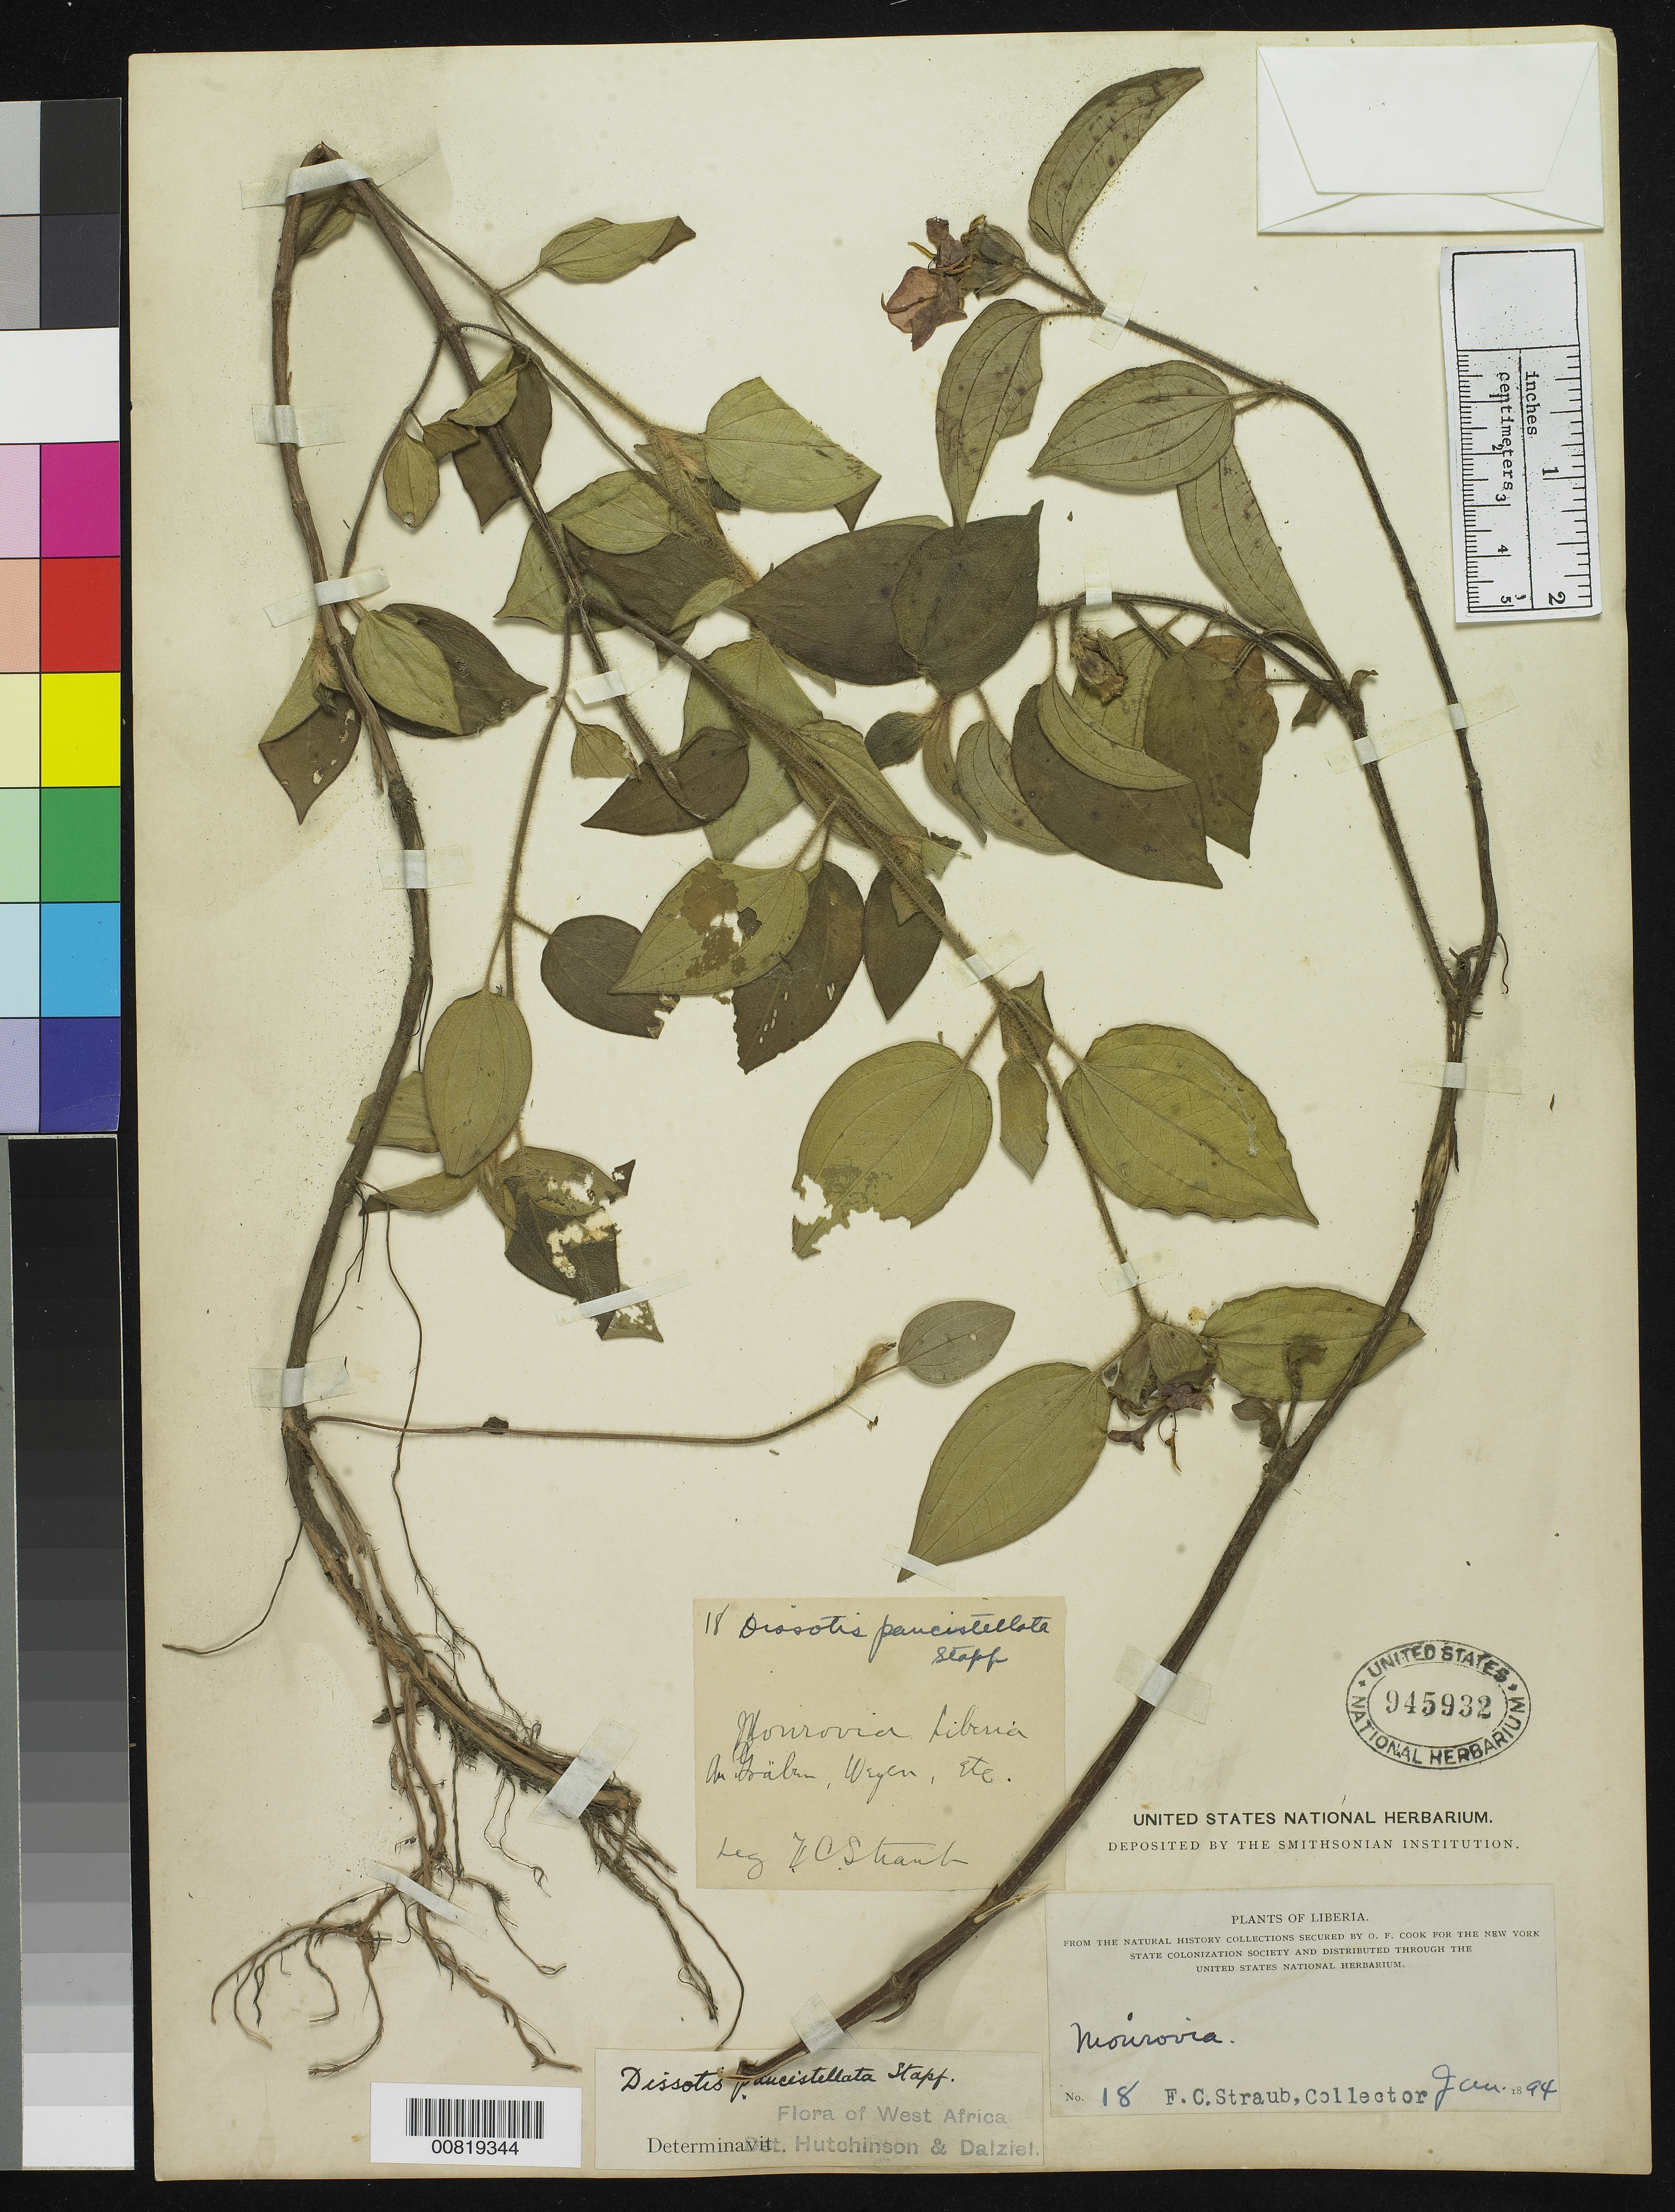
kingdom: Plantae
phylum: Tracheophyta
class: Magnoliopsida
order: Myrtales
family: Melastomataceae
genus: Melastomastrum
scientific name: Melastomastrum afzelii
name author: (Hook. f.) A. Fern. & R. Fern.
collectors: F. Straub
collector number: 18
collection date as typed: Jan 1894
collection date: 1894-01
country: Liberia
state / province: Montserrado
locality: Monrovia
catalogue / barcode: US 945932